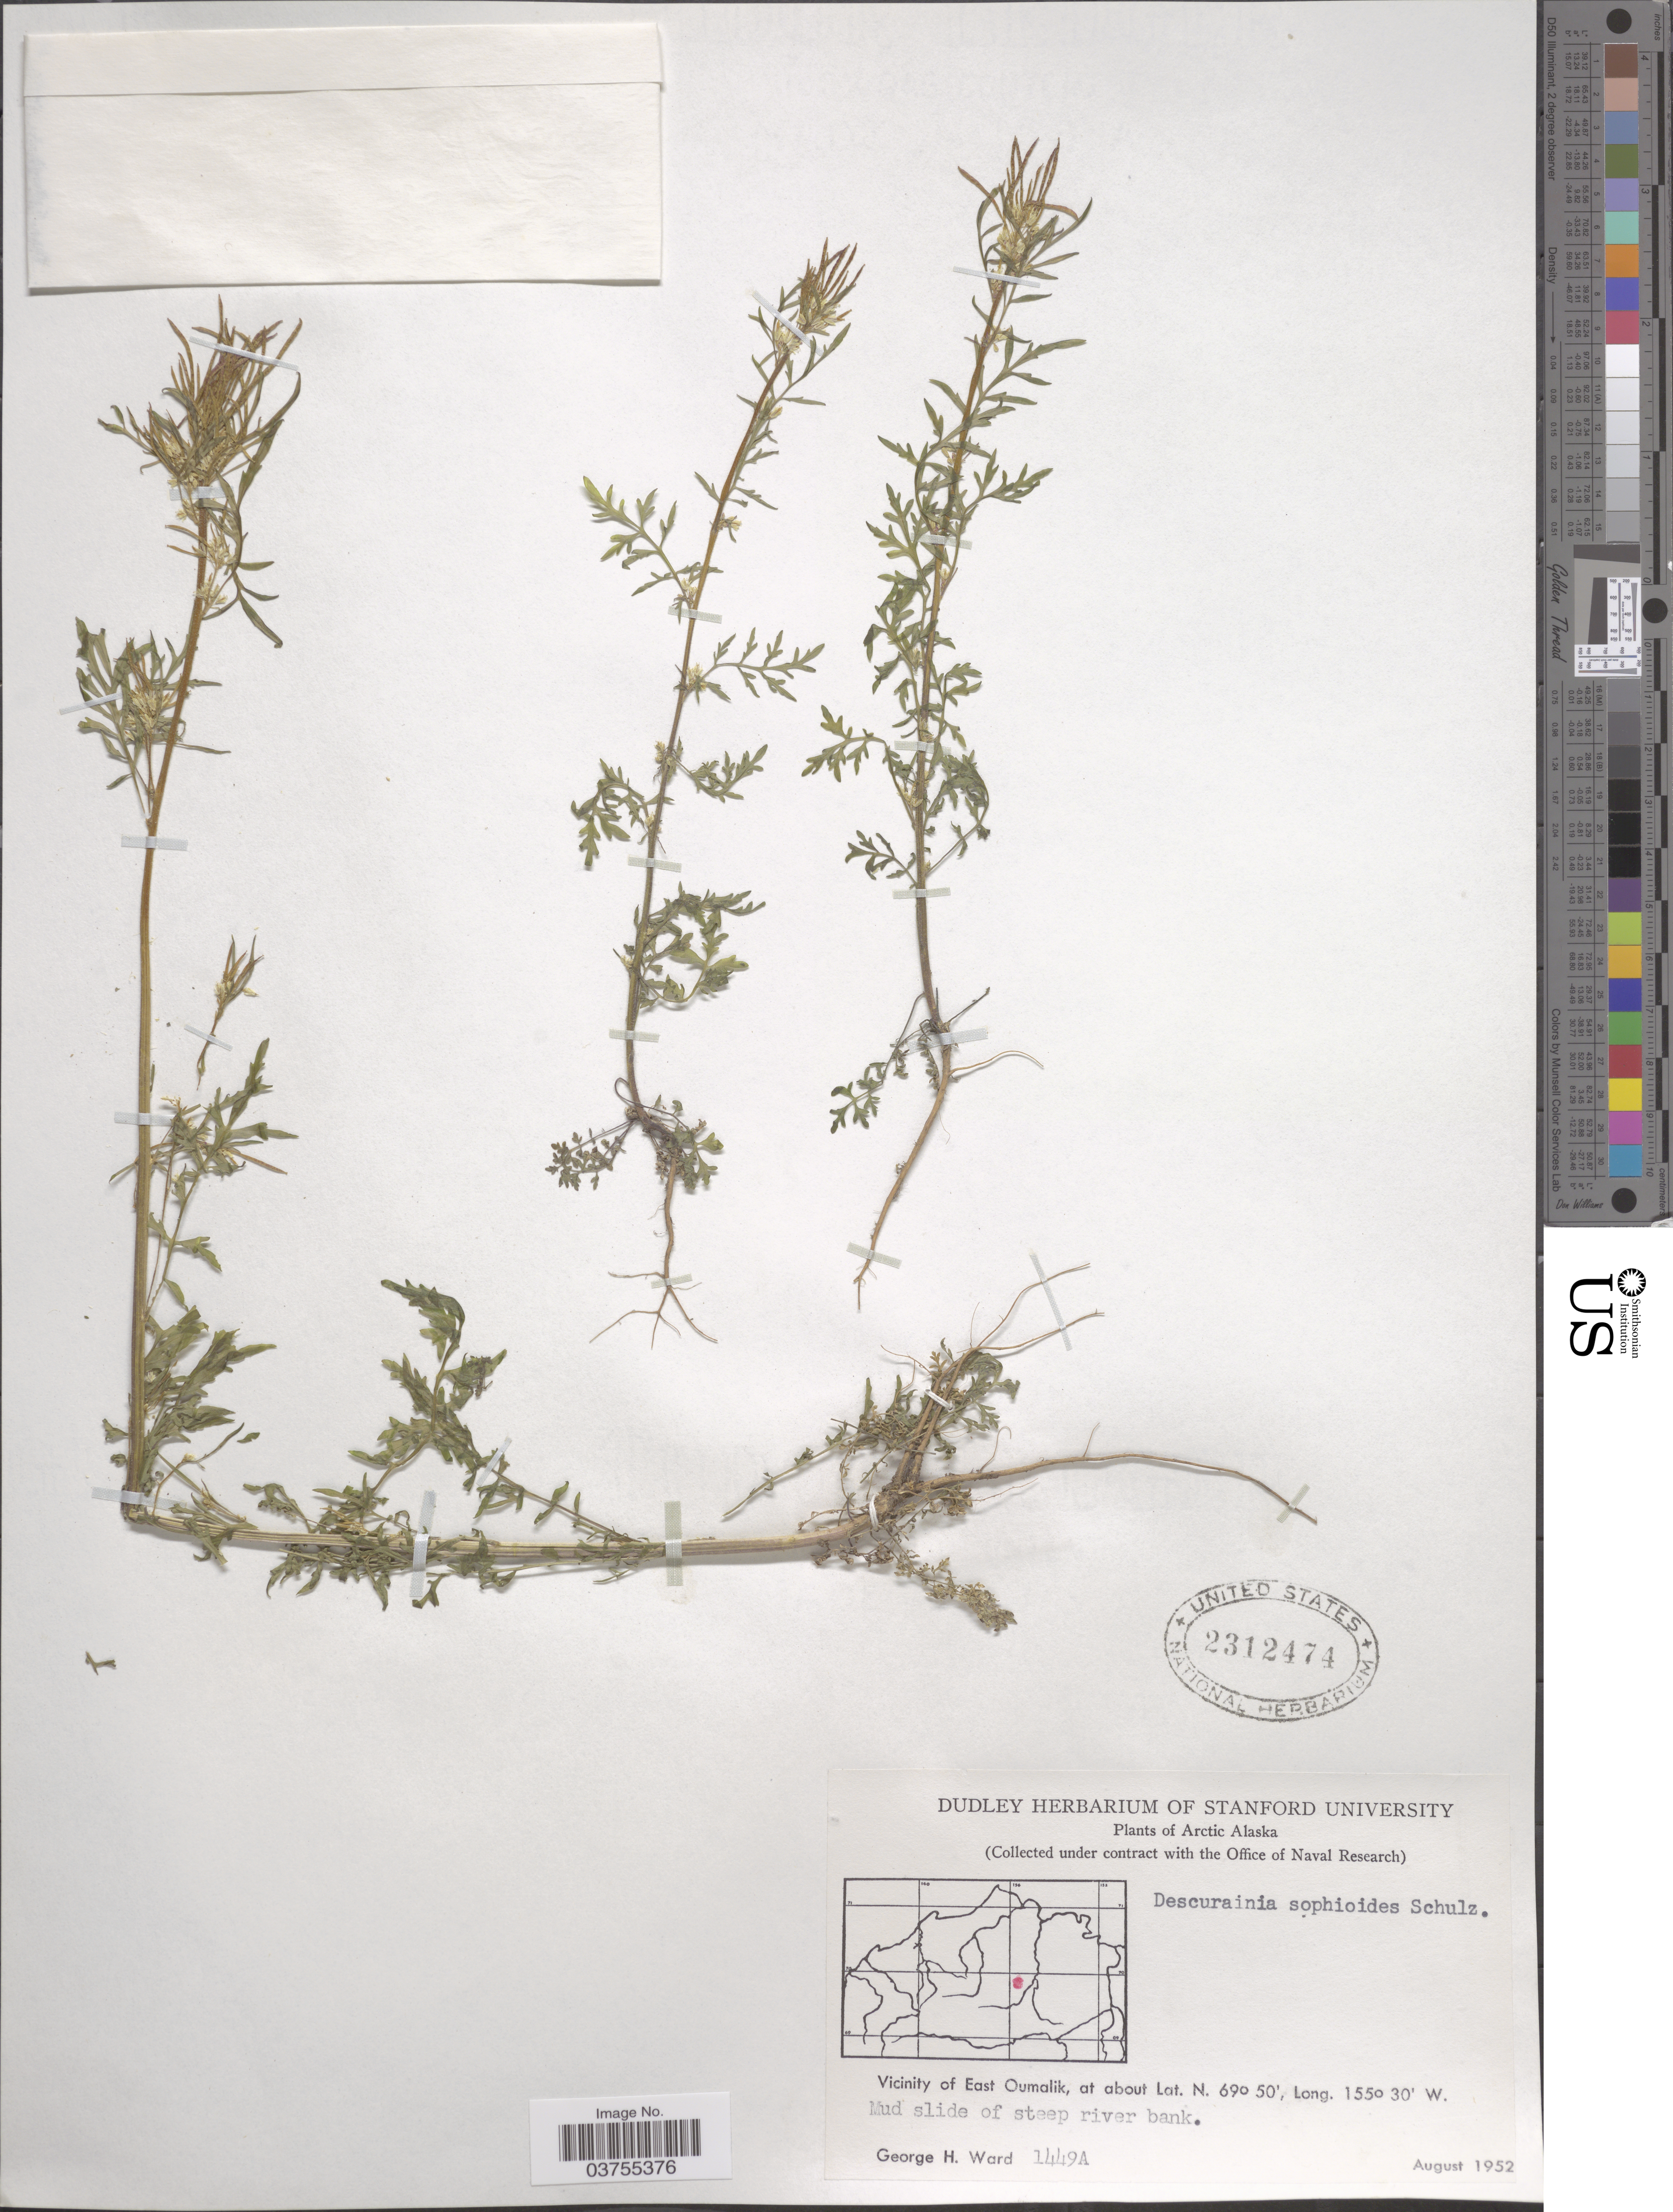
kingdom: Plantae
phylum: Tracheophyta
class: Magnoliopsida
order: Brassicales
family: Brassicaceae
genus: Descurainia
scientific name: Descurainia sophioides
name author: (Fisch.) O.E. Schultz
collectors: G. H. Ward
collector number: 1449A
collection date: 1952-08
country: United States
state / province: Alaska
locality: Arctic Alaska. Vicinity of East Oumalik.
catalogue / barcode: US 2312474